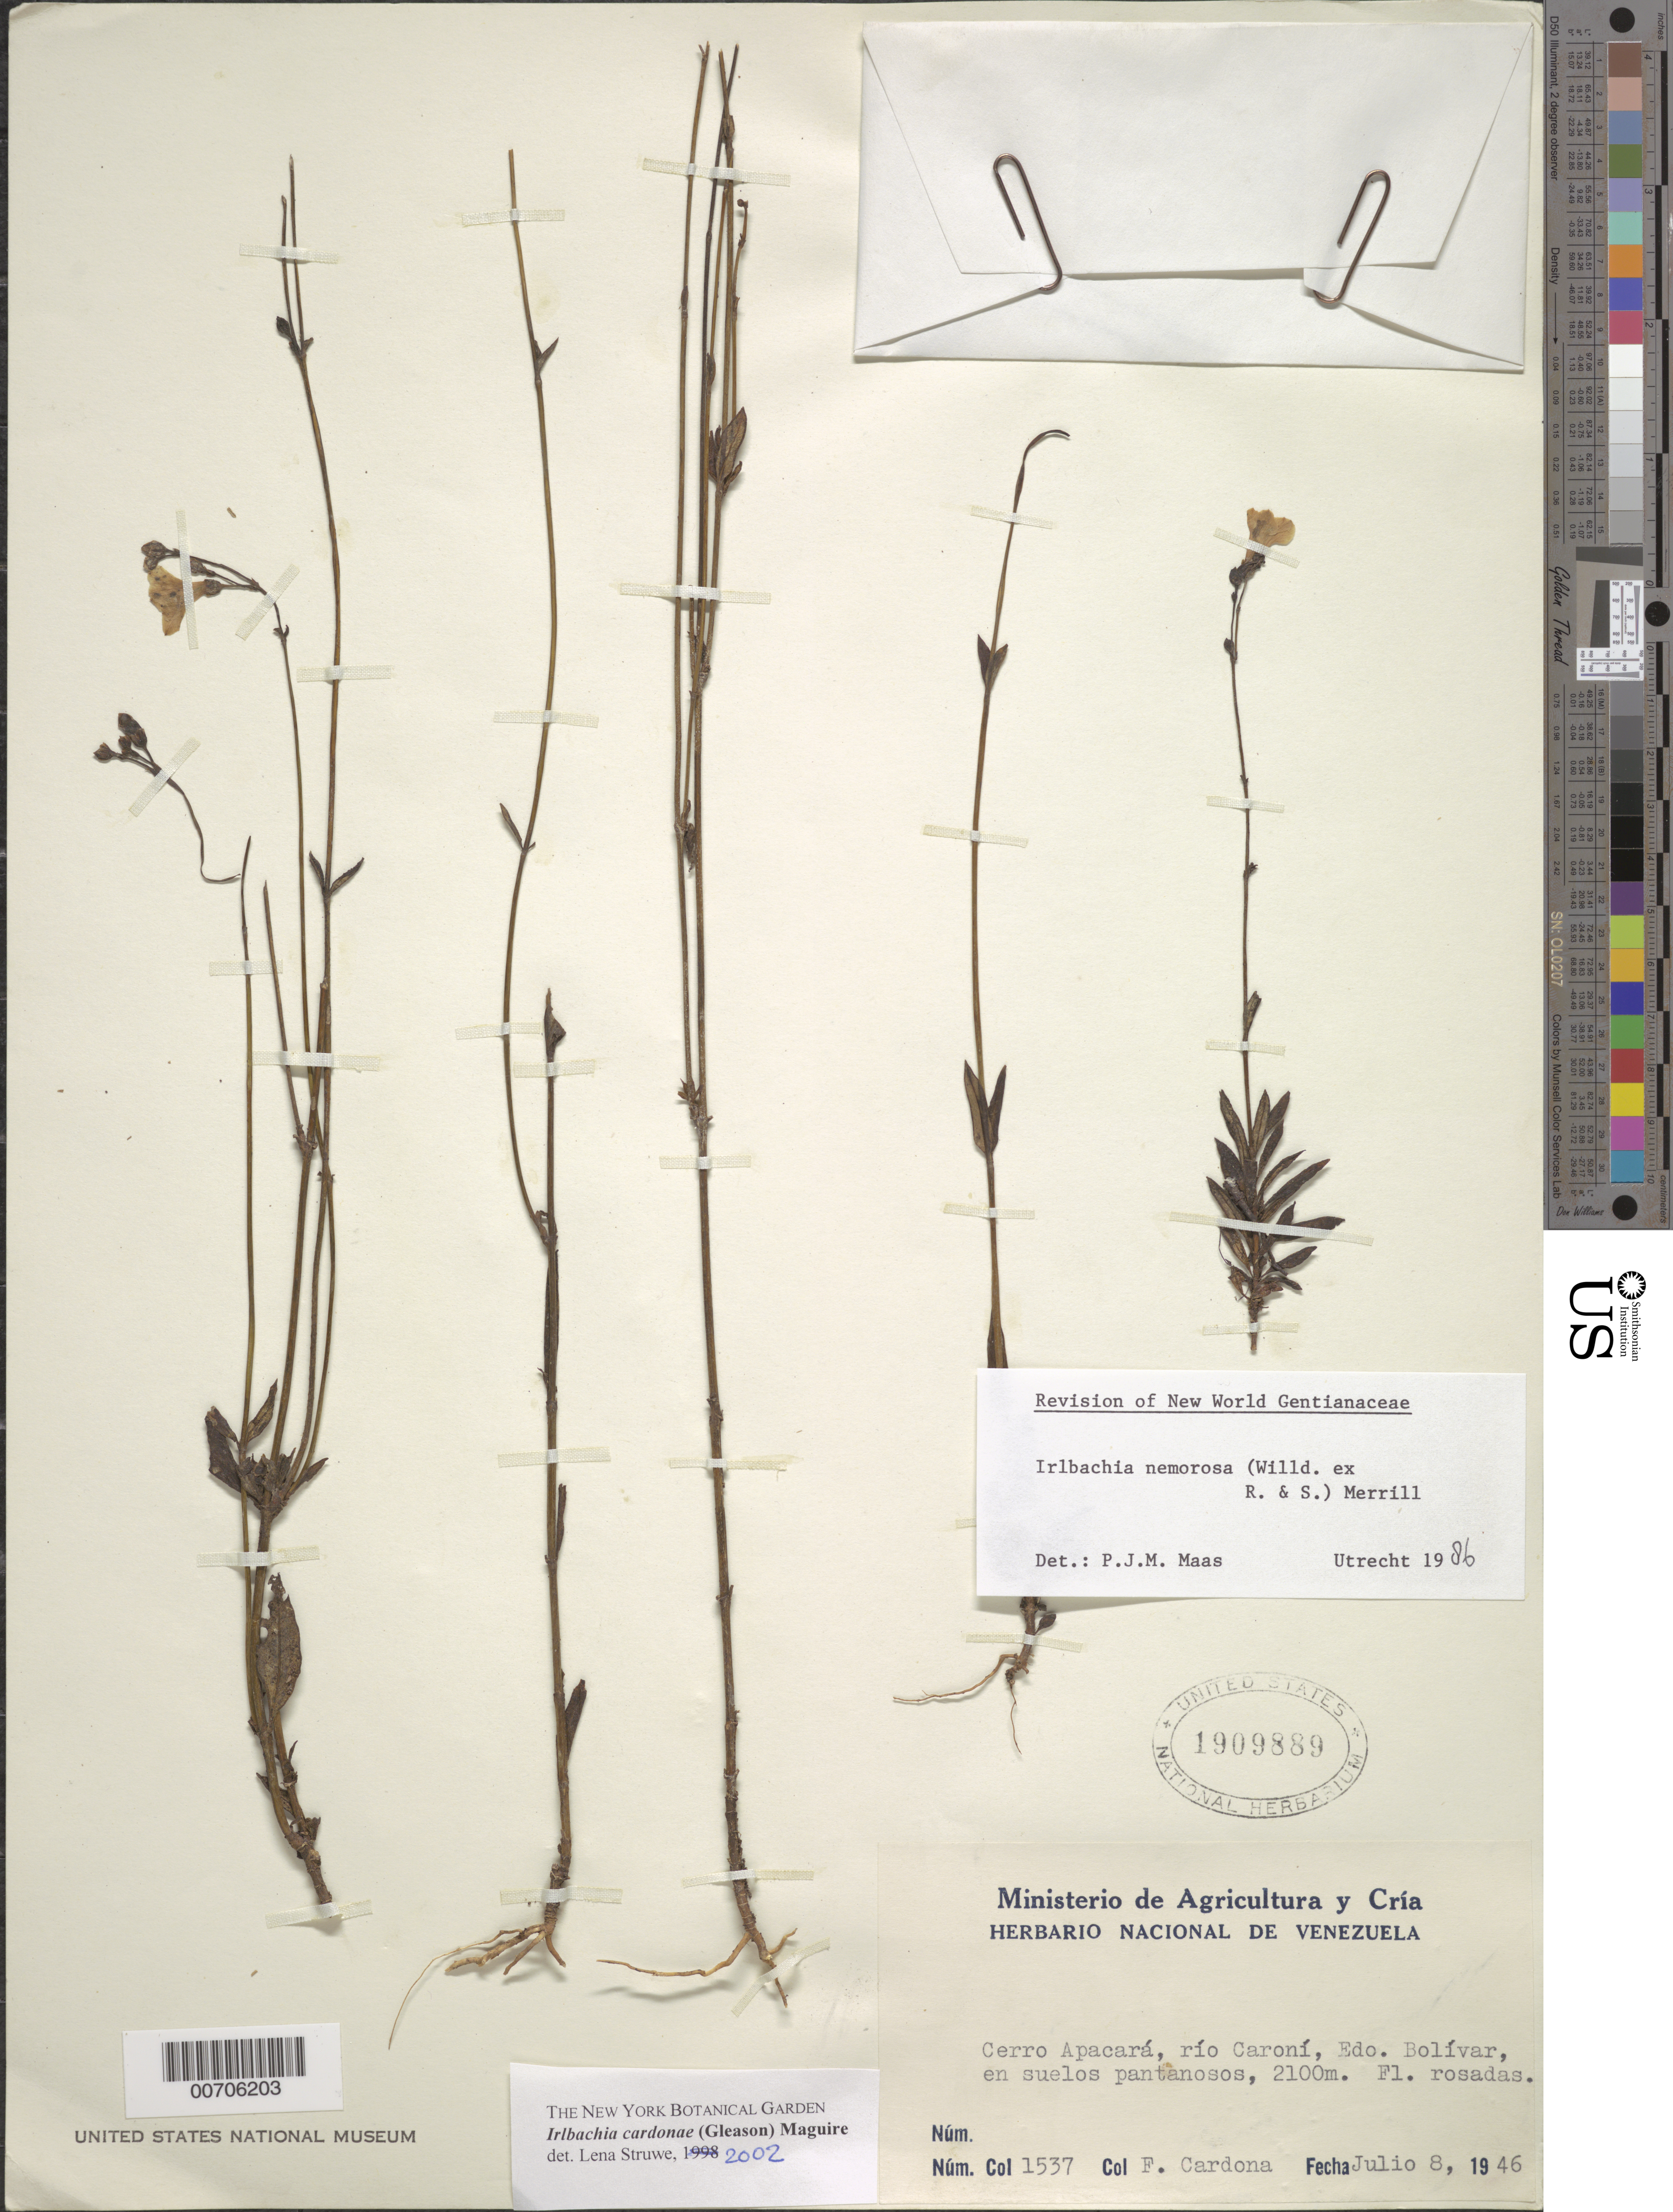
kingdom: Plantae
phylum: Tracheophyta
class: Magnoliopsida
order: Gentianales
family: Gentianaceae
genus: Irlbachia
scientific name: Irlbachia cardonae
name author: (Gleason) Maguire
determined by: Struwe, L.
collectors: F. Cardona Puig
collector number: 1537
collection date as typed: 8-Jul-46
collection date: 1946-07-08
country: Venezuela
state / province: Bolívar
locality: Río Caroní, Cerro Apacará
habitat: Marshy ground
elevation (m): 2100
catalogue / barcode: US 1909889